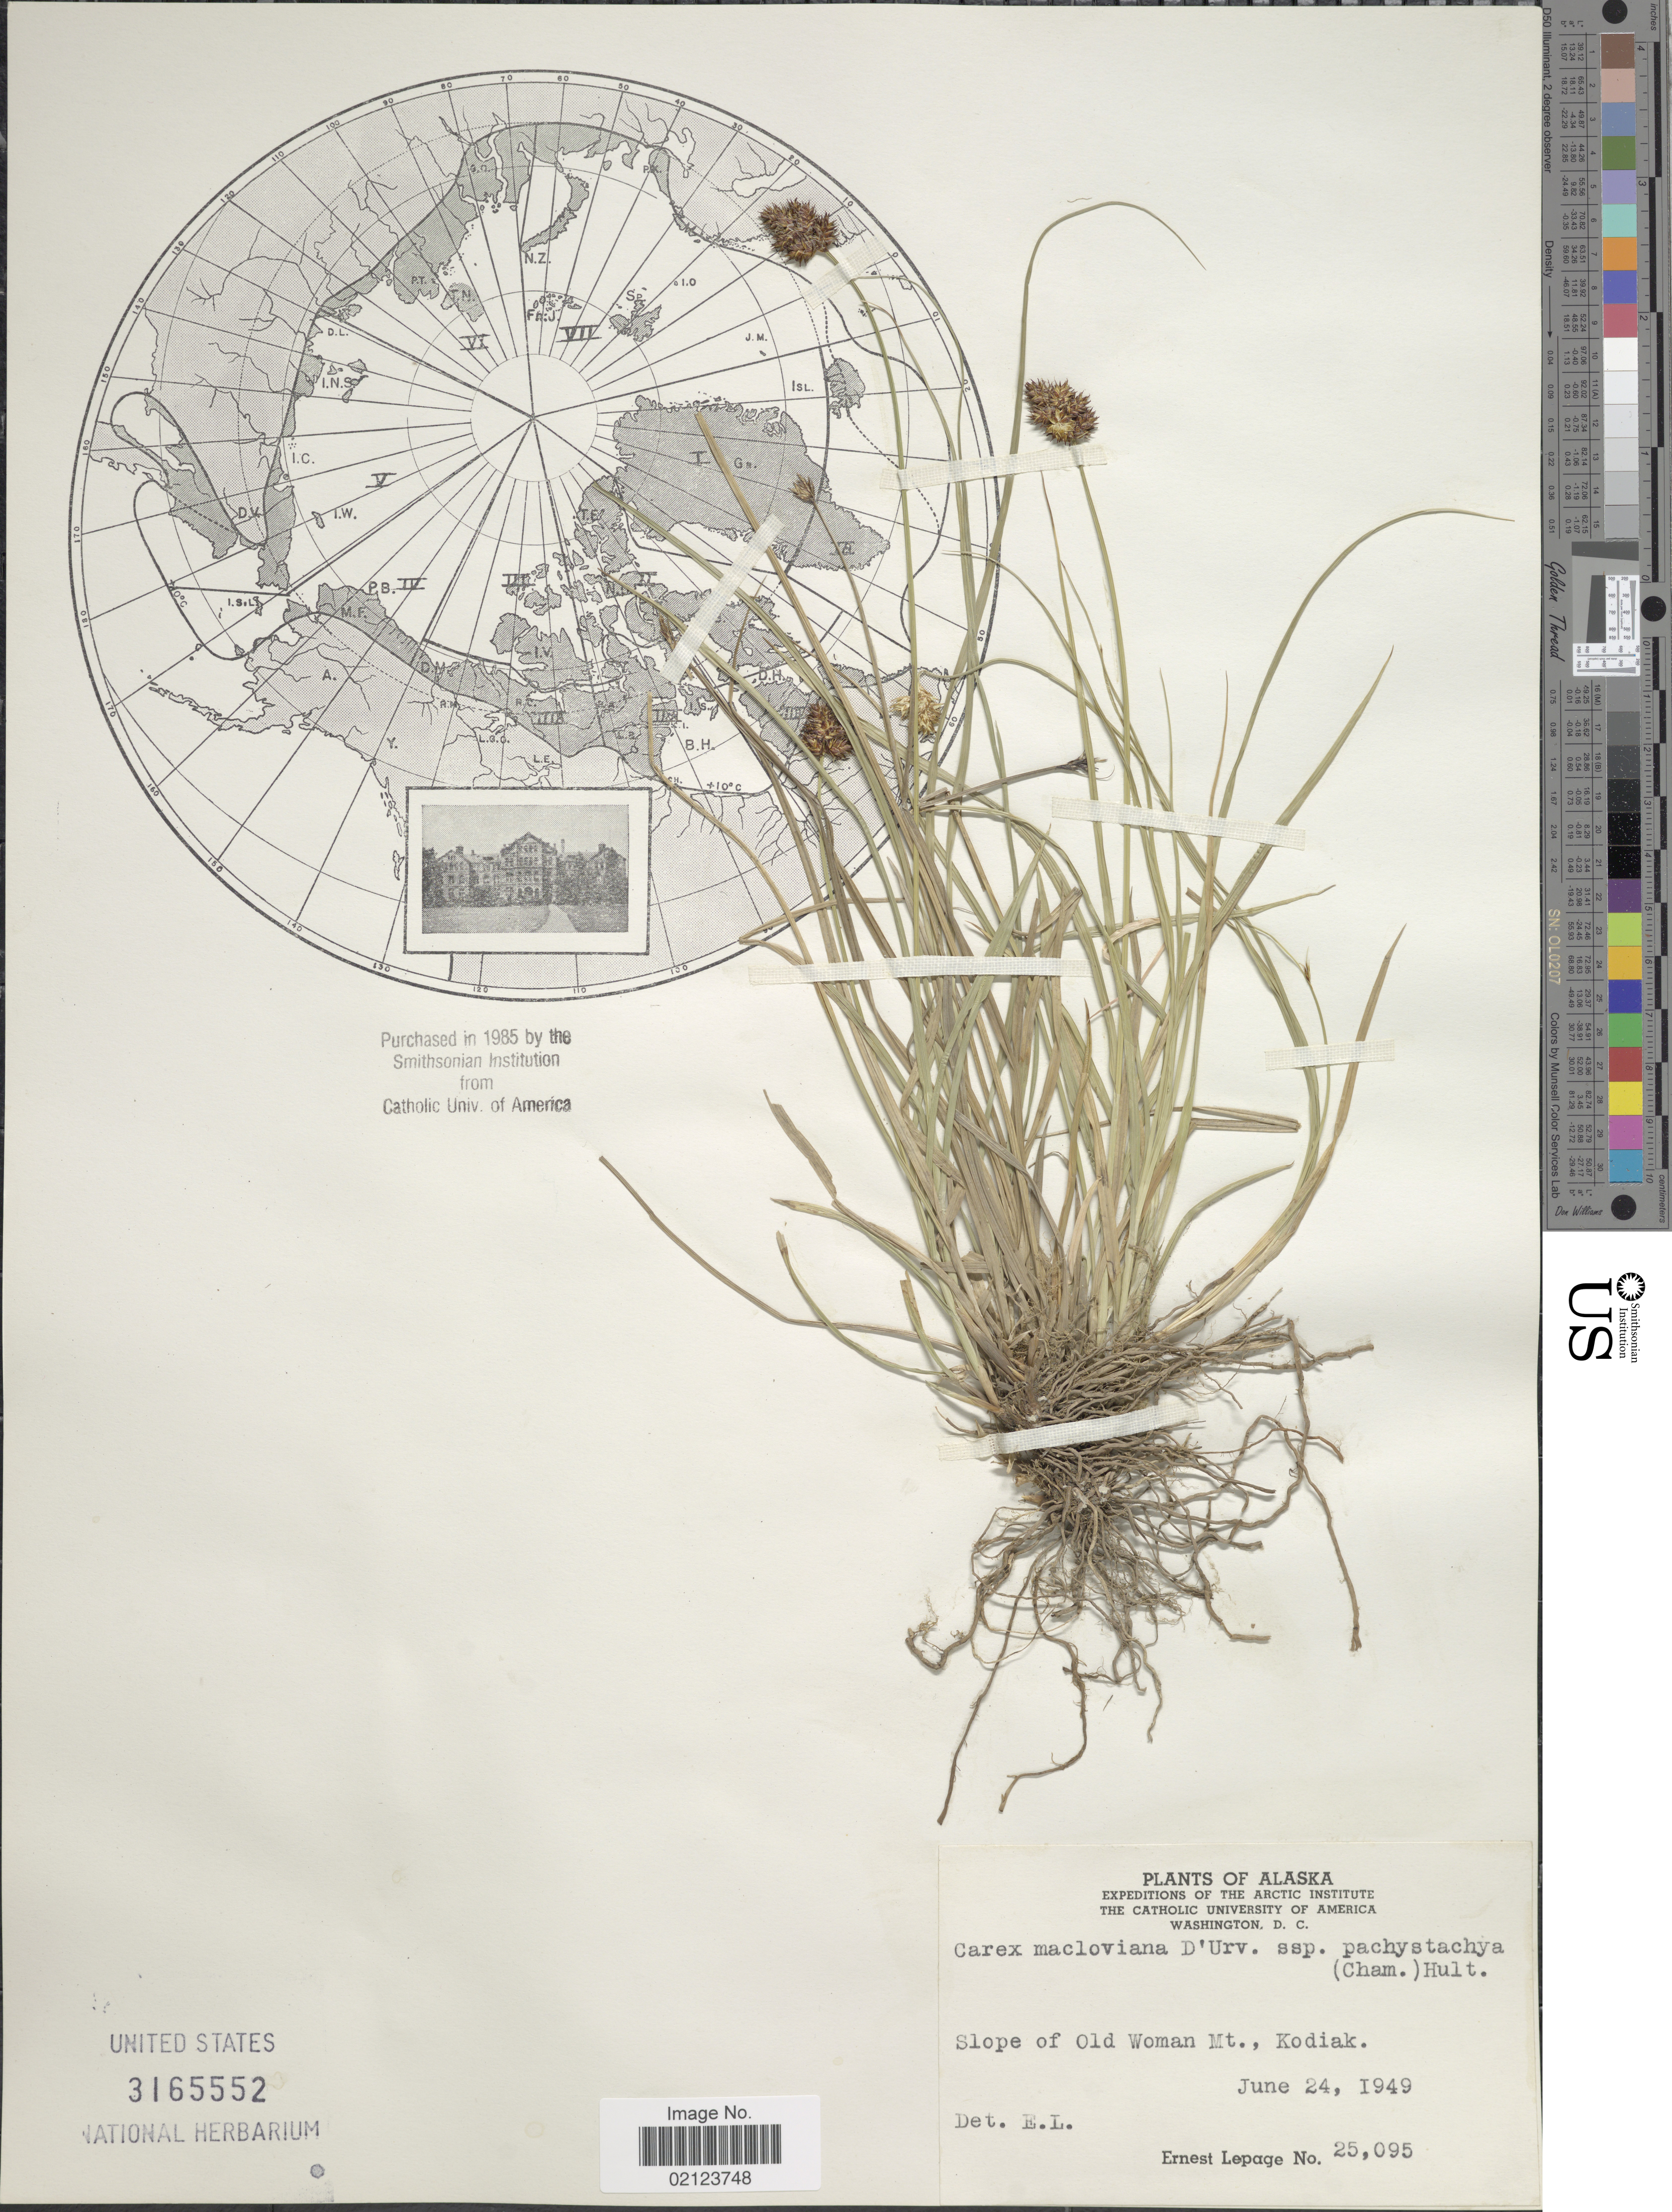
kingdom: Plantae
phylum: Tracheophyta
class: Liliopsida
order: Poales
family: Cyperaceae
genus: Carex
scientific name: Carex macloviana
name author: d'Urv.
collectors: E. Lepage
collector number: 25095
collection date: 1949-06-24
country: United States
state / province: Alaska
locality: Slope of Old Woman Mt., Kodiak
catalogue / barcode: US 3165552